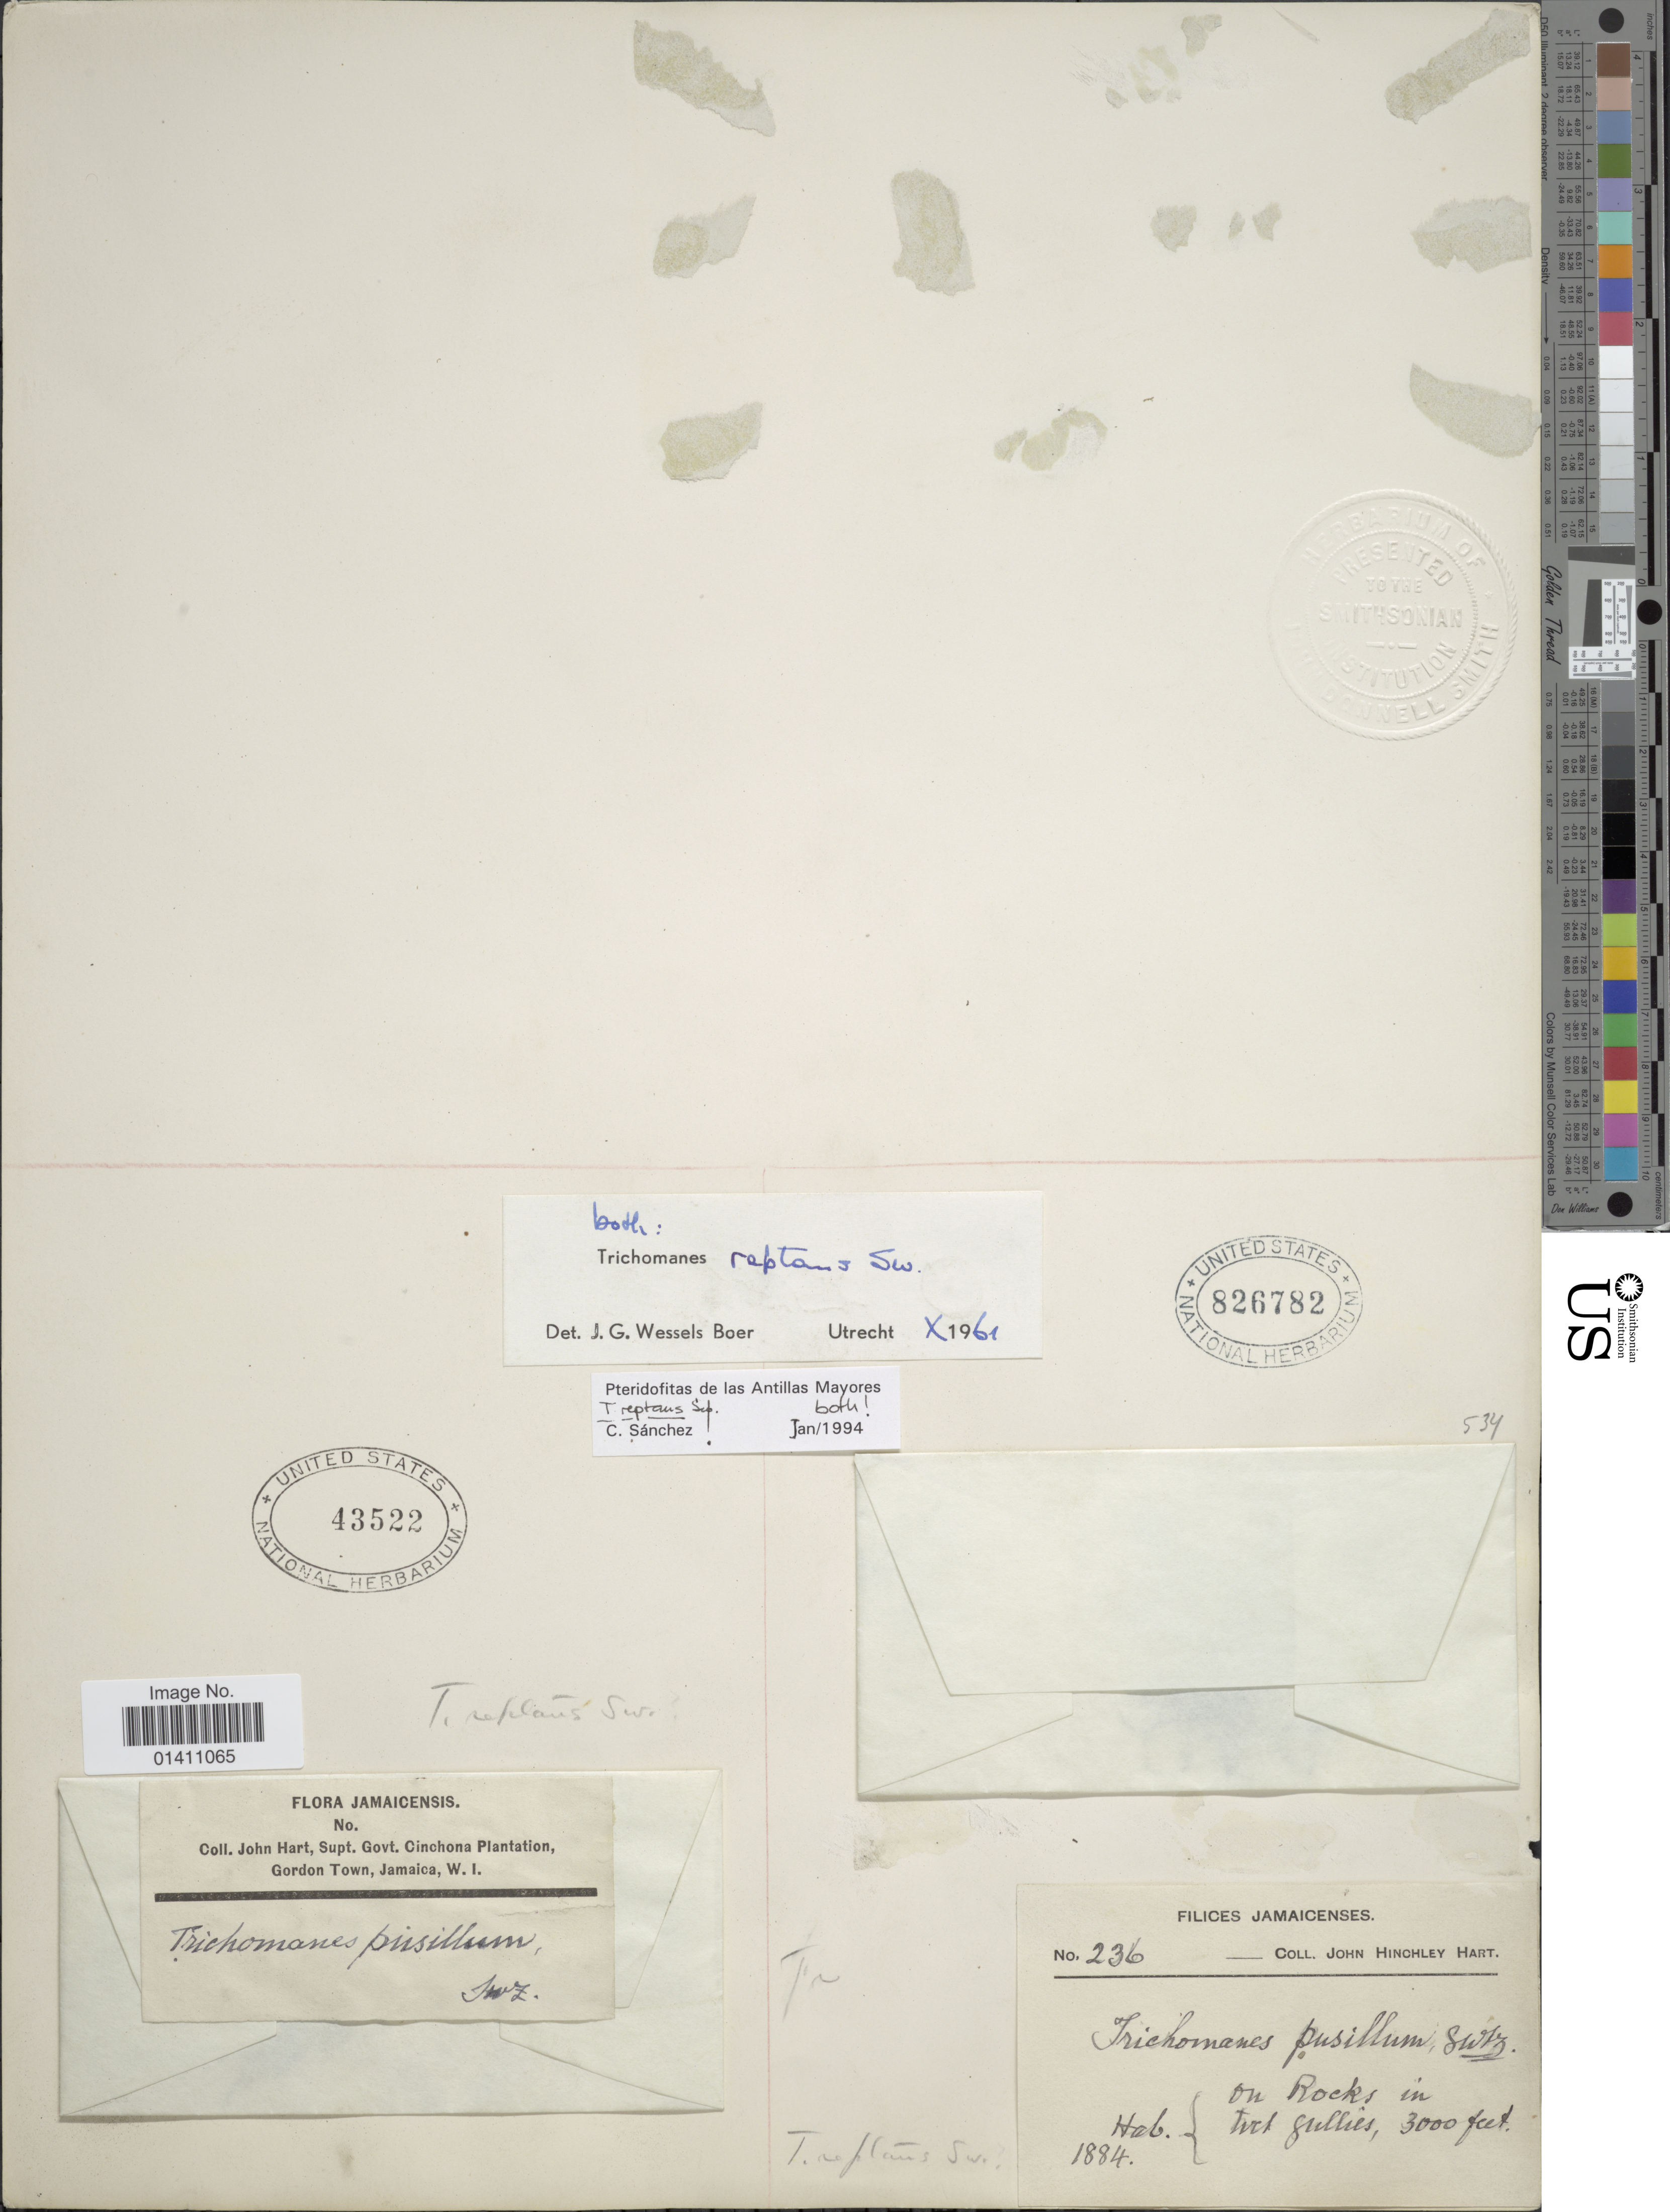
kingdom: Plantae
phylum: Tracheophyta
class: Polypodiopsida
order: Hymenophyllales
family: Hymenophyllaceae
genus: Didymoglossum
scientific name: Didymoglossum reptans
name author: (Sw.) C. Presl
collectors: J. H. Hart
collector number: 236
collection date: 1884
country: Jamaica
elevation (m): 914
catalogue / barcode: US 826782